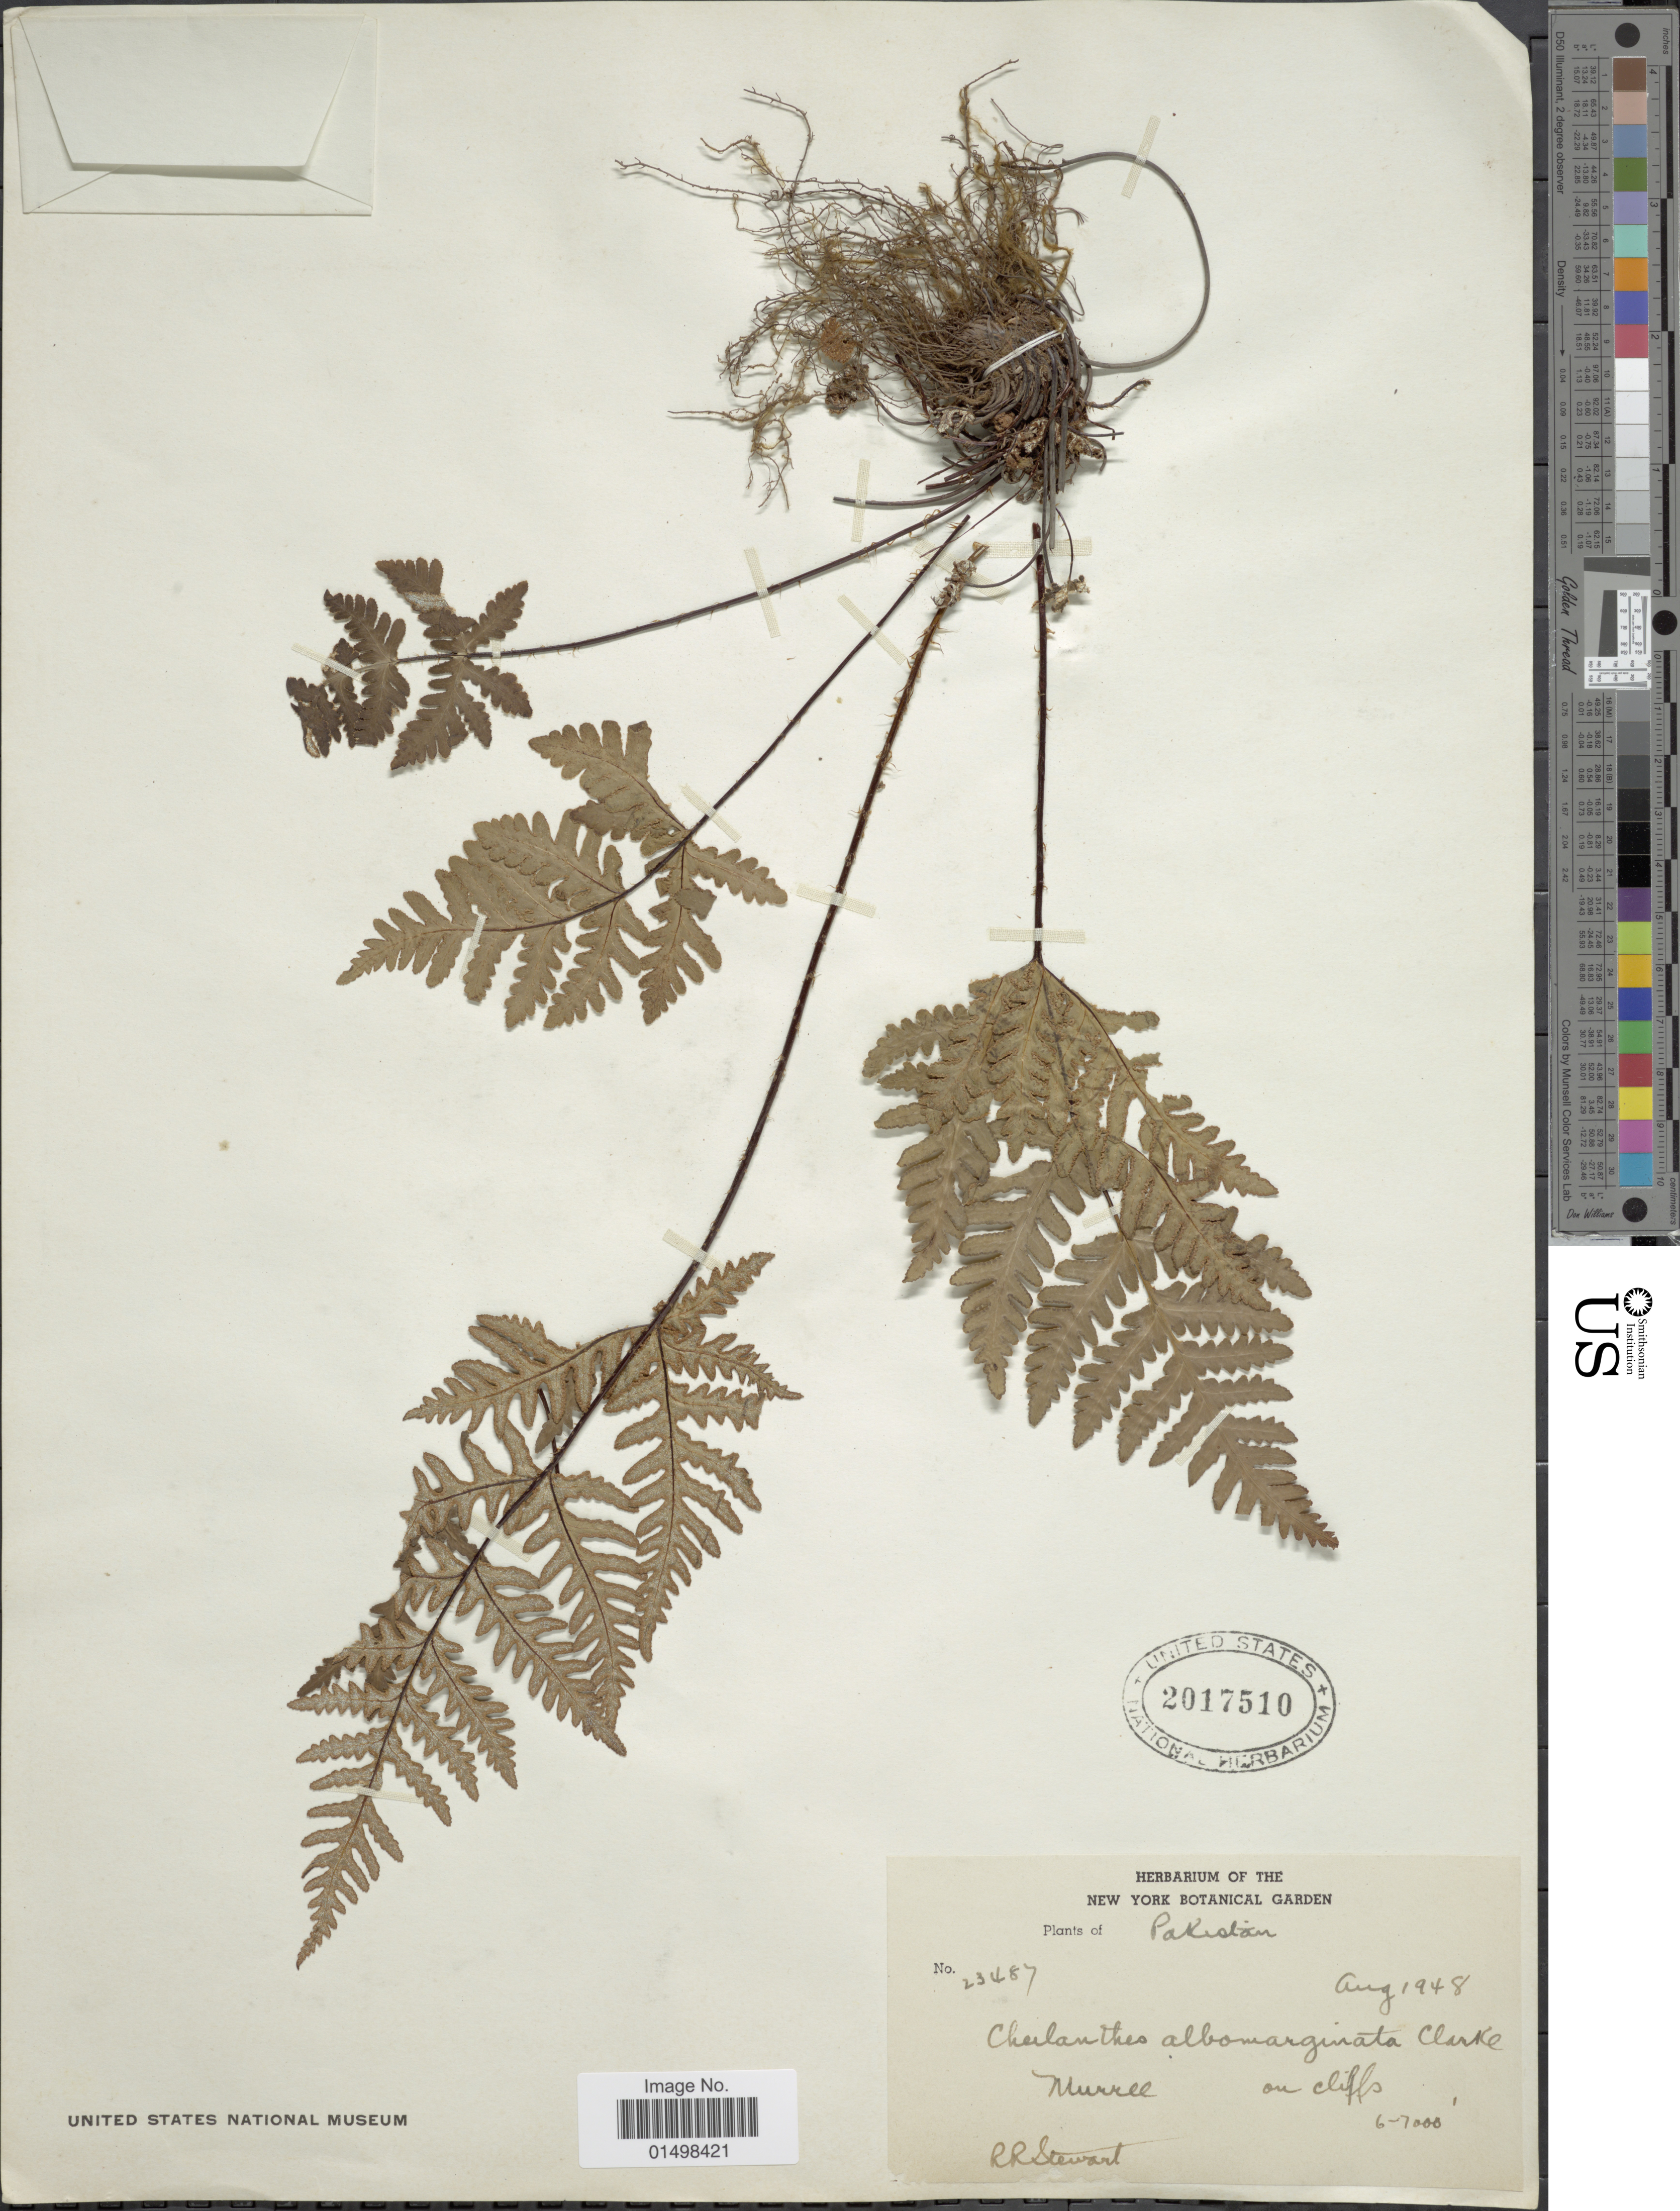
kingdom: Plantae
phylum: Tracheophyta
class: Polypodiopsida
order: Polypodiales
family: Pteridaceae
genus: Aleuritopteris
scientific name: Aleuritopteris albomarginata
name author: (C.B. Clarke) Ching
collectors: R. R. Stewart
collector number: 23487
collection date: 1948-08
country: Pakistan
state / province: Punjab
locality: Plants of Pakistan, Murree on cliffs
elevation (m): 1829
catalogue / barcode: US 2017510